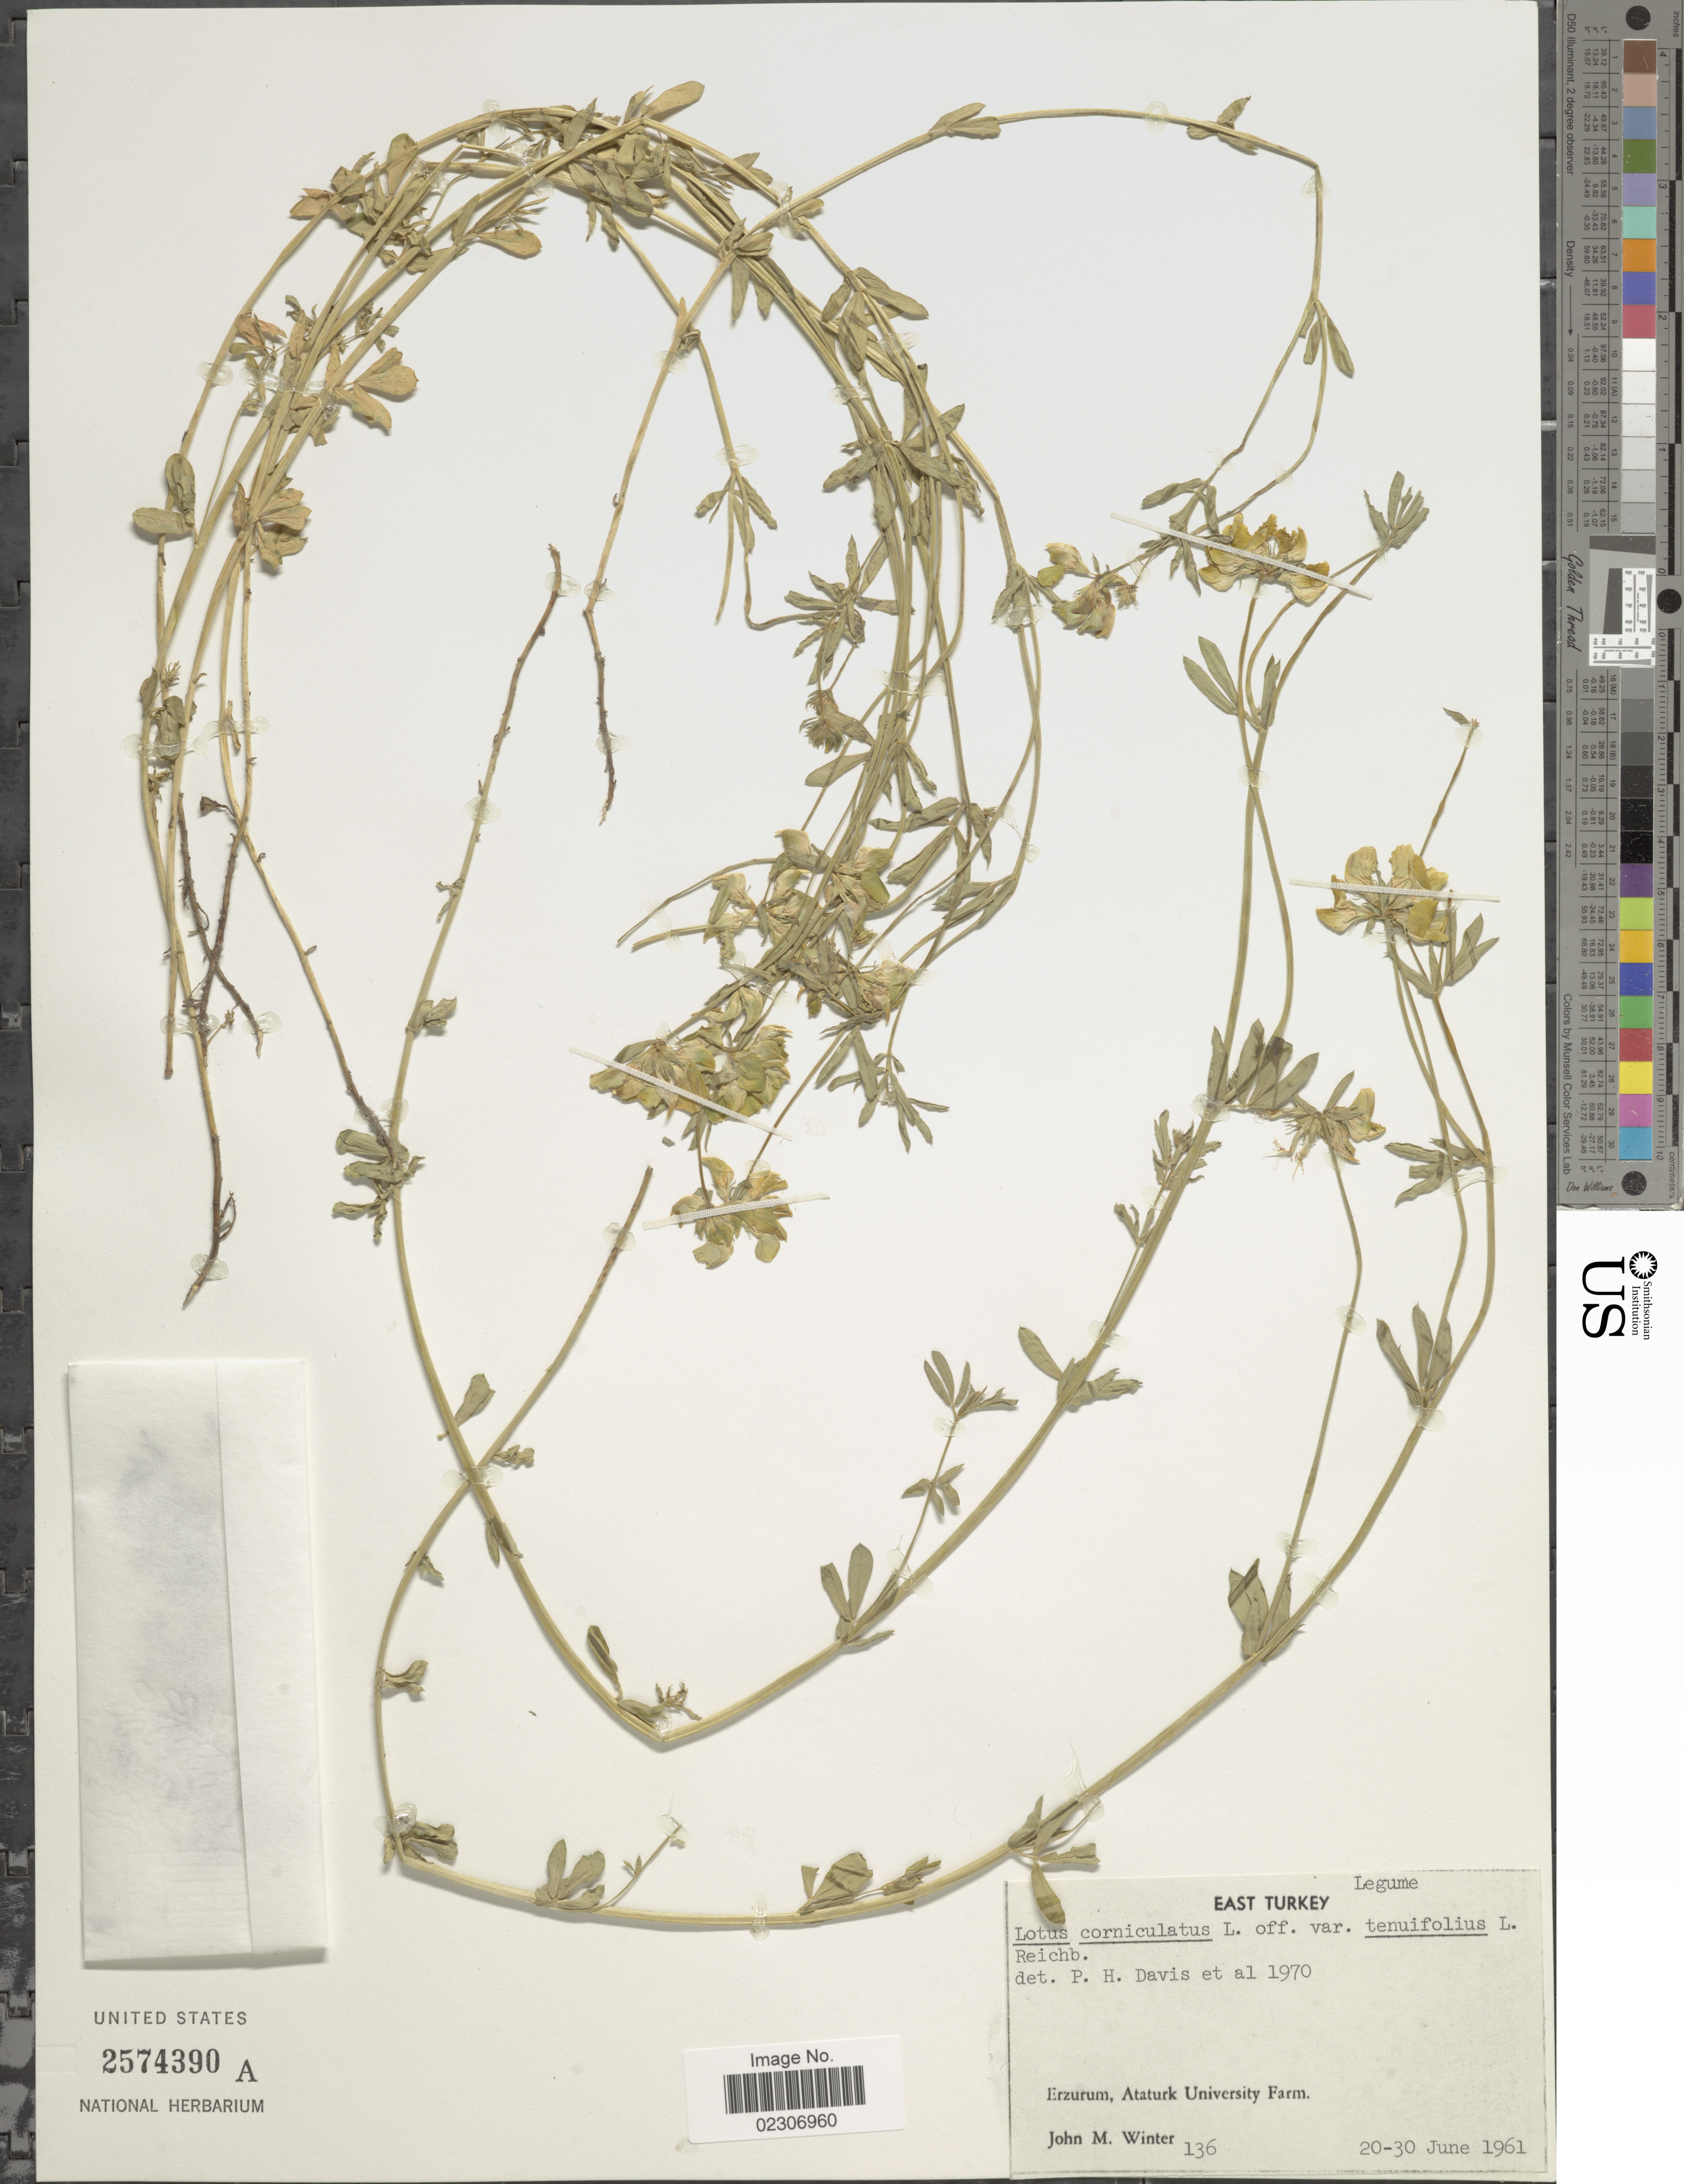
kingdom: Plantae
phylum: Tracheophyta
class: Magnoliopsida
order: Fabales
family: Fabaceae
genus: Lotus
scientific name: Lotus corniculatus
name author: L.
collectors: J. M. Winter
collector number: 136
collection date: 1961-06-20/1961-06-30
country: Turkey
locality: East Turkey, Erzurum, Ataturk University Farm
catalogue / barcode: US 2574390A